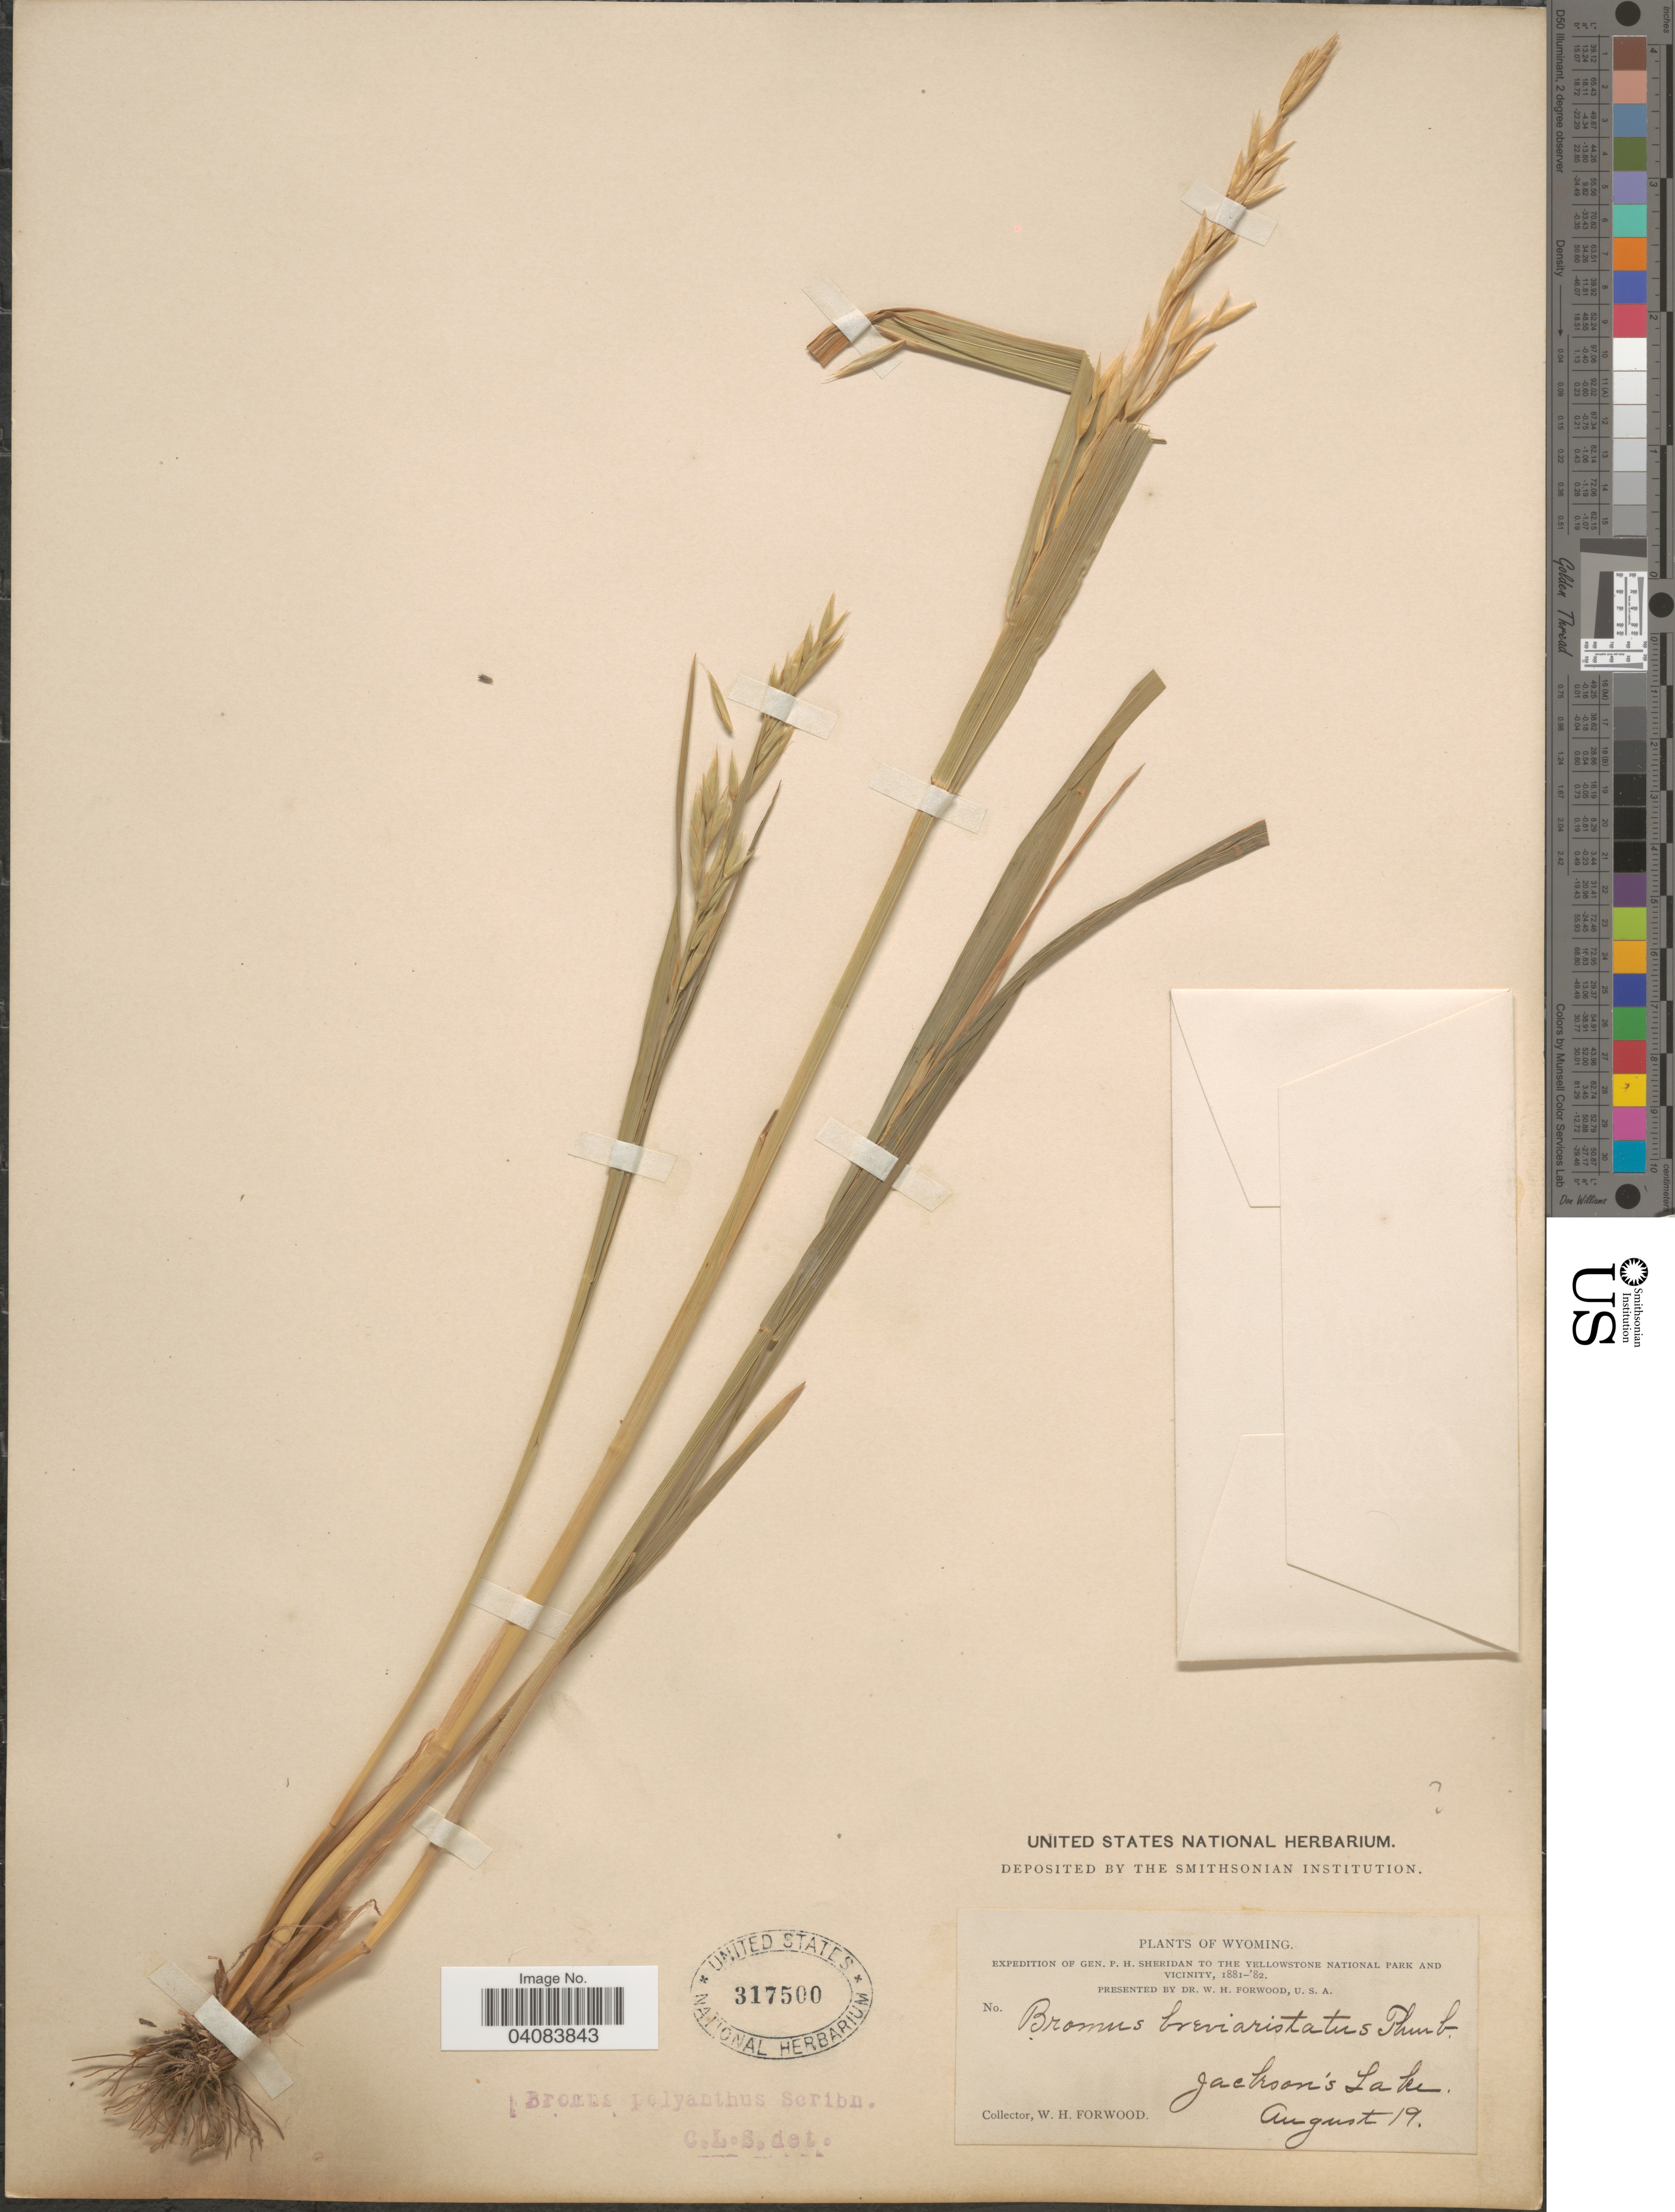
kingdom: Plantae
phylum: Tracheophyta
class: Liliopsida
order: Poales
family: Poaceae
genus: Bromus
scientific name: Bromus polyanthus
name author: Scribn. ex Shear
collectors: W. Forwood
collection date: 1881-08-19/1882-08-19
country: United States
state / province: Wyoming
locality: Expedition of Gen. P. H. Sheridan to the Yellowstone National Park and Vicinity. Jackson's Lake.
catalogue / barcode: US 317500